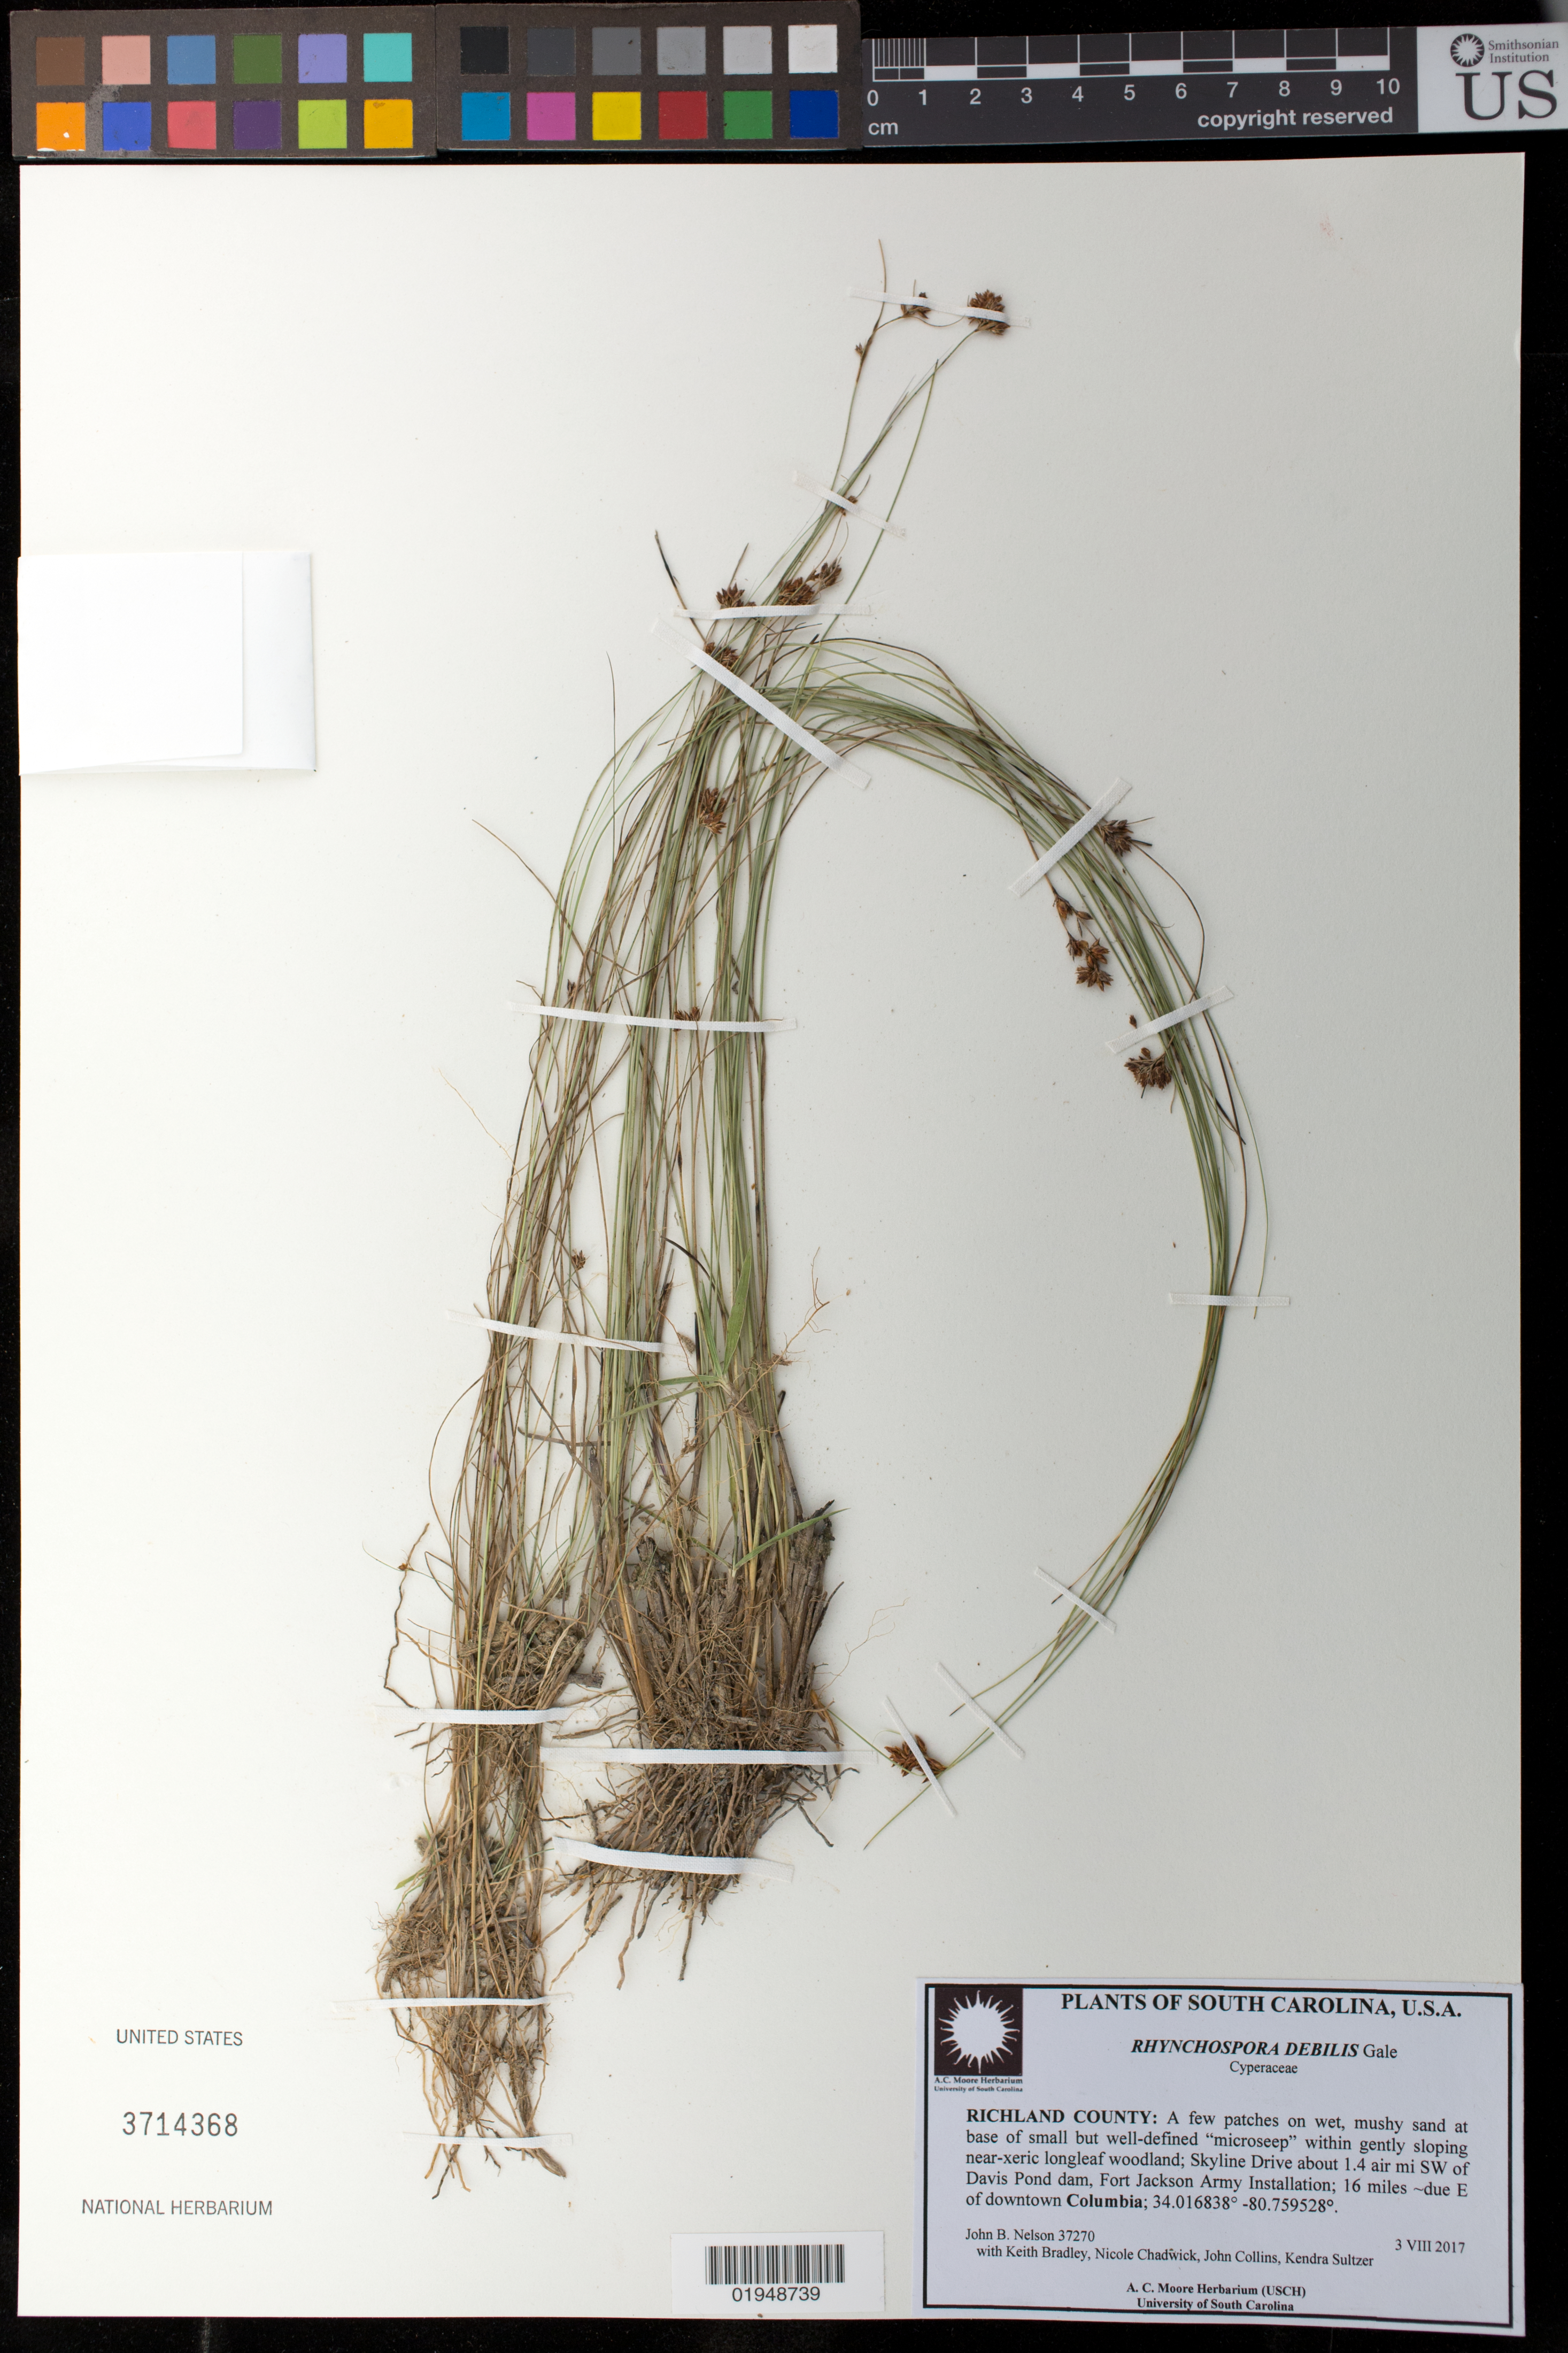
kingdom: Plantae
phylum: Tracheophyta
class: Liliopsida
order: Poales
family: Cyperaceae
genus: Rhynchospora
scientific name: Rhynchospora debilis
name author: Gale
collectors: J. B. Nelson & K. Bradley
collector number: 37270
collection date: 2017-08-03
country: United States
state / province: South Carolina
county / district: Richland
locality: Skyline Drive about 1.4 air mi SW of Davis Pond dam, Fort Jackson Army Installation; 16 miles ~due E of downtown Columbia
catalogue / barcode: US 3714368